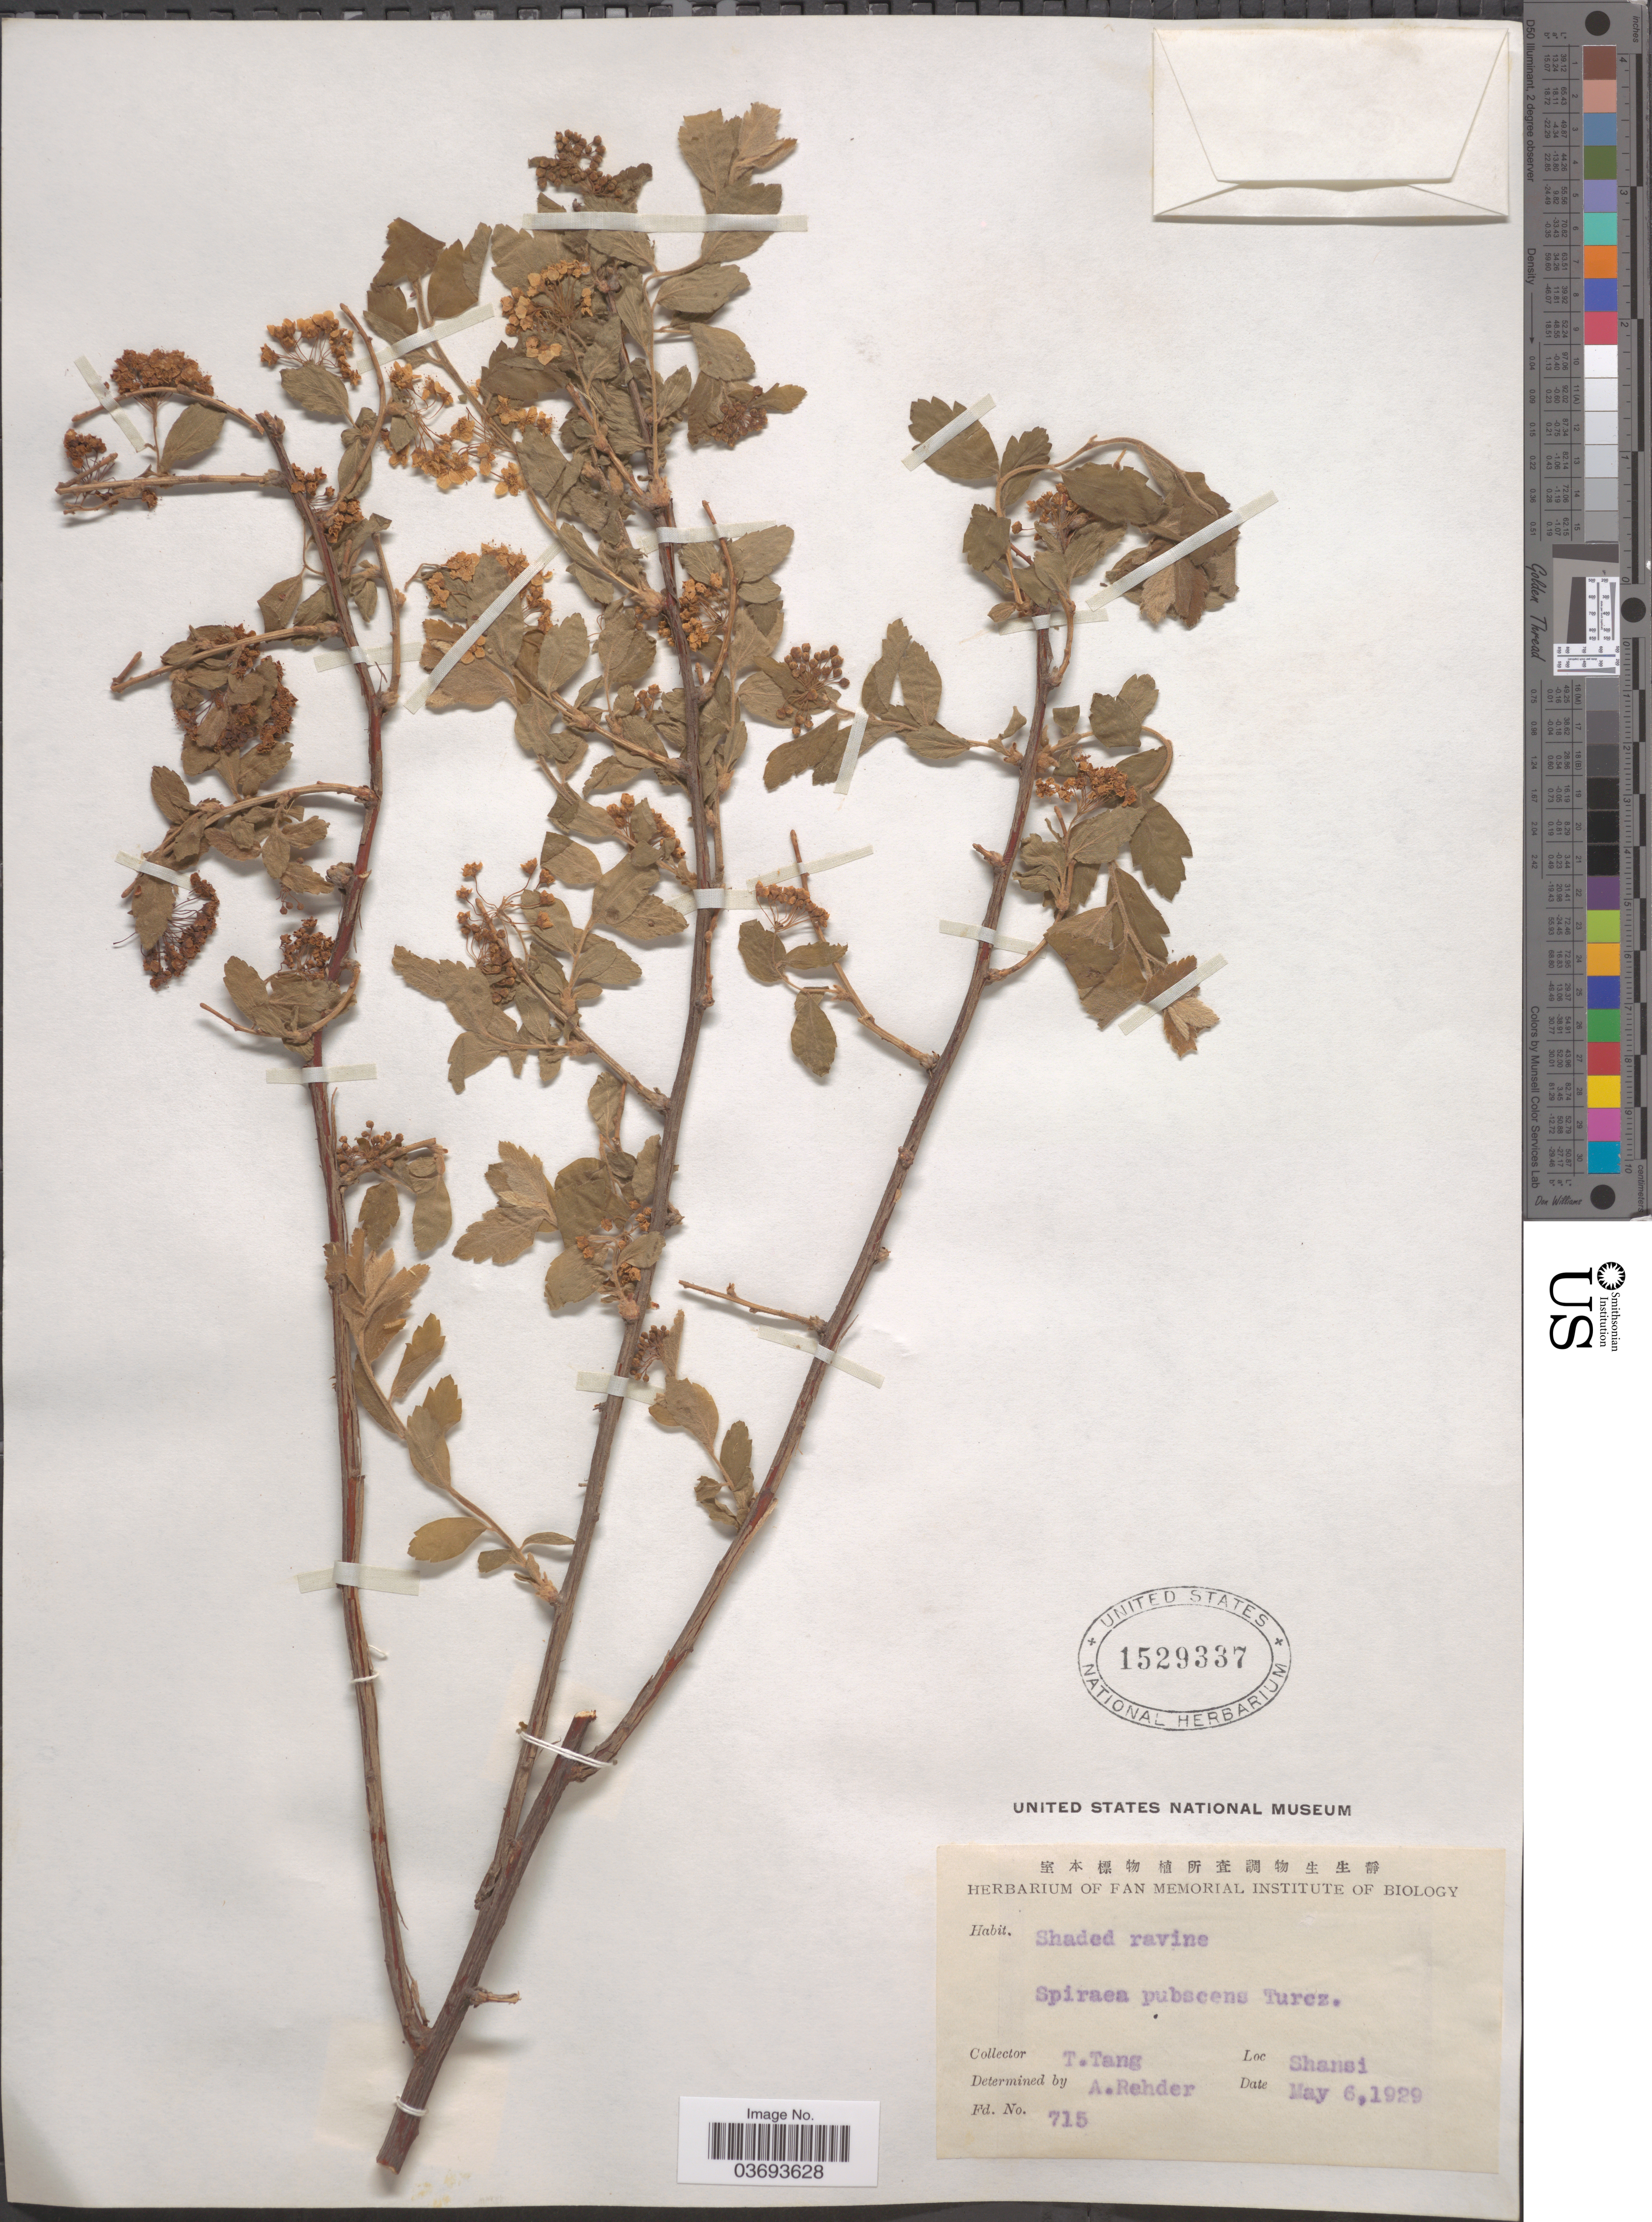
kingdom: Plantae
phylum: Tracheophyta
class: Magnoliopsida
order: Rosales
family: Rosaceae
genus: Spiraea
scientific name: Spiraea pubescens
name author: Turcz.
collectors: T. Tang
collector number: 715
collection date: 1929-05-06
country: China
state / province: Shanxi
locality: Shansi.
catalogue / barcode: US 1529337